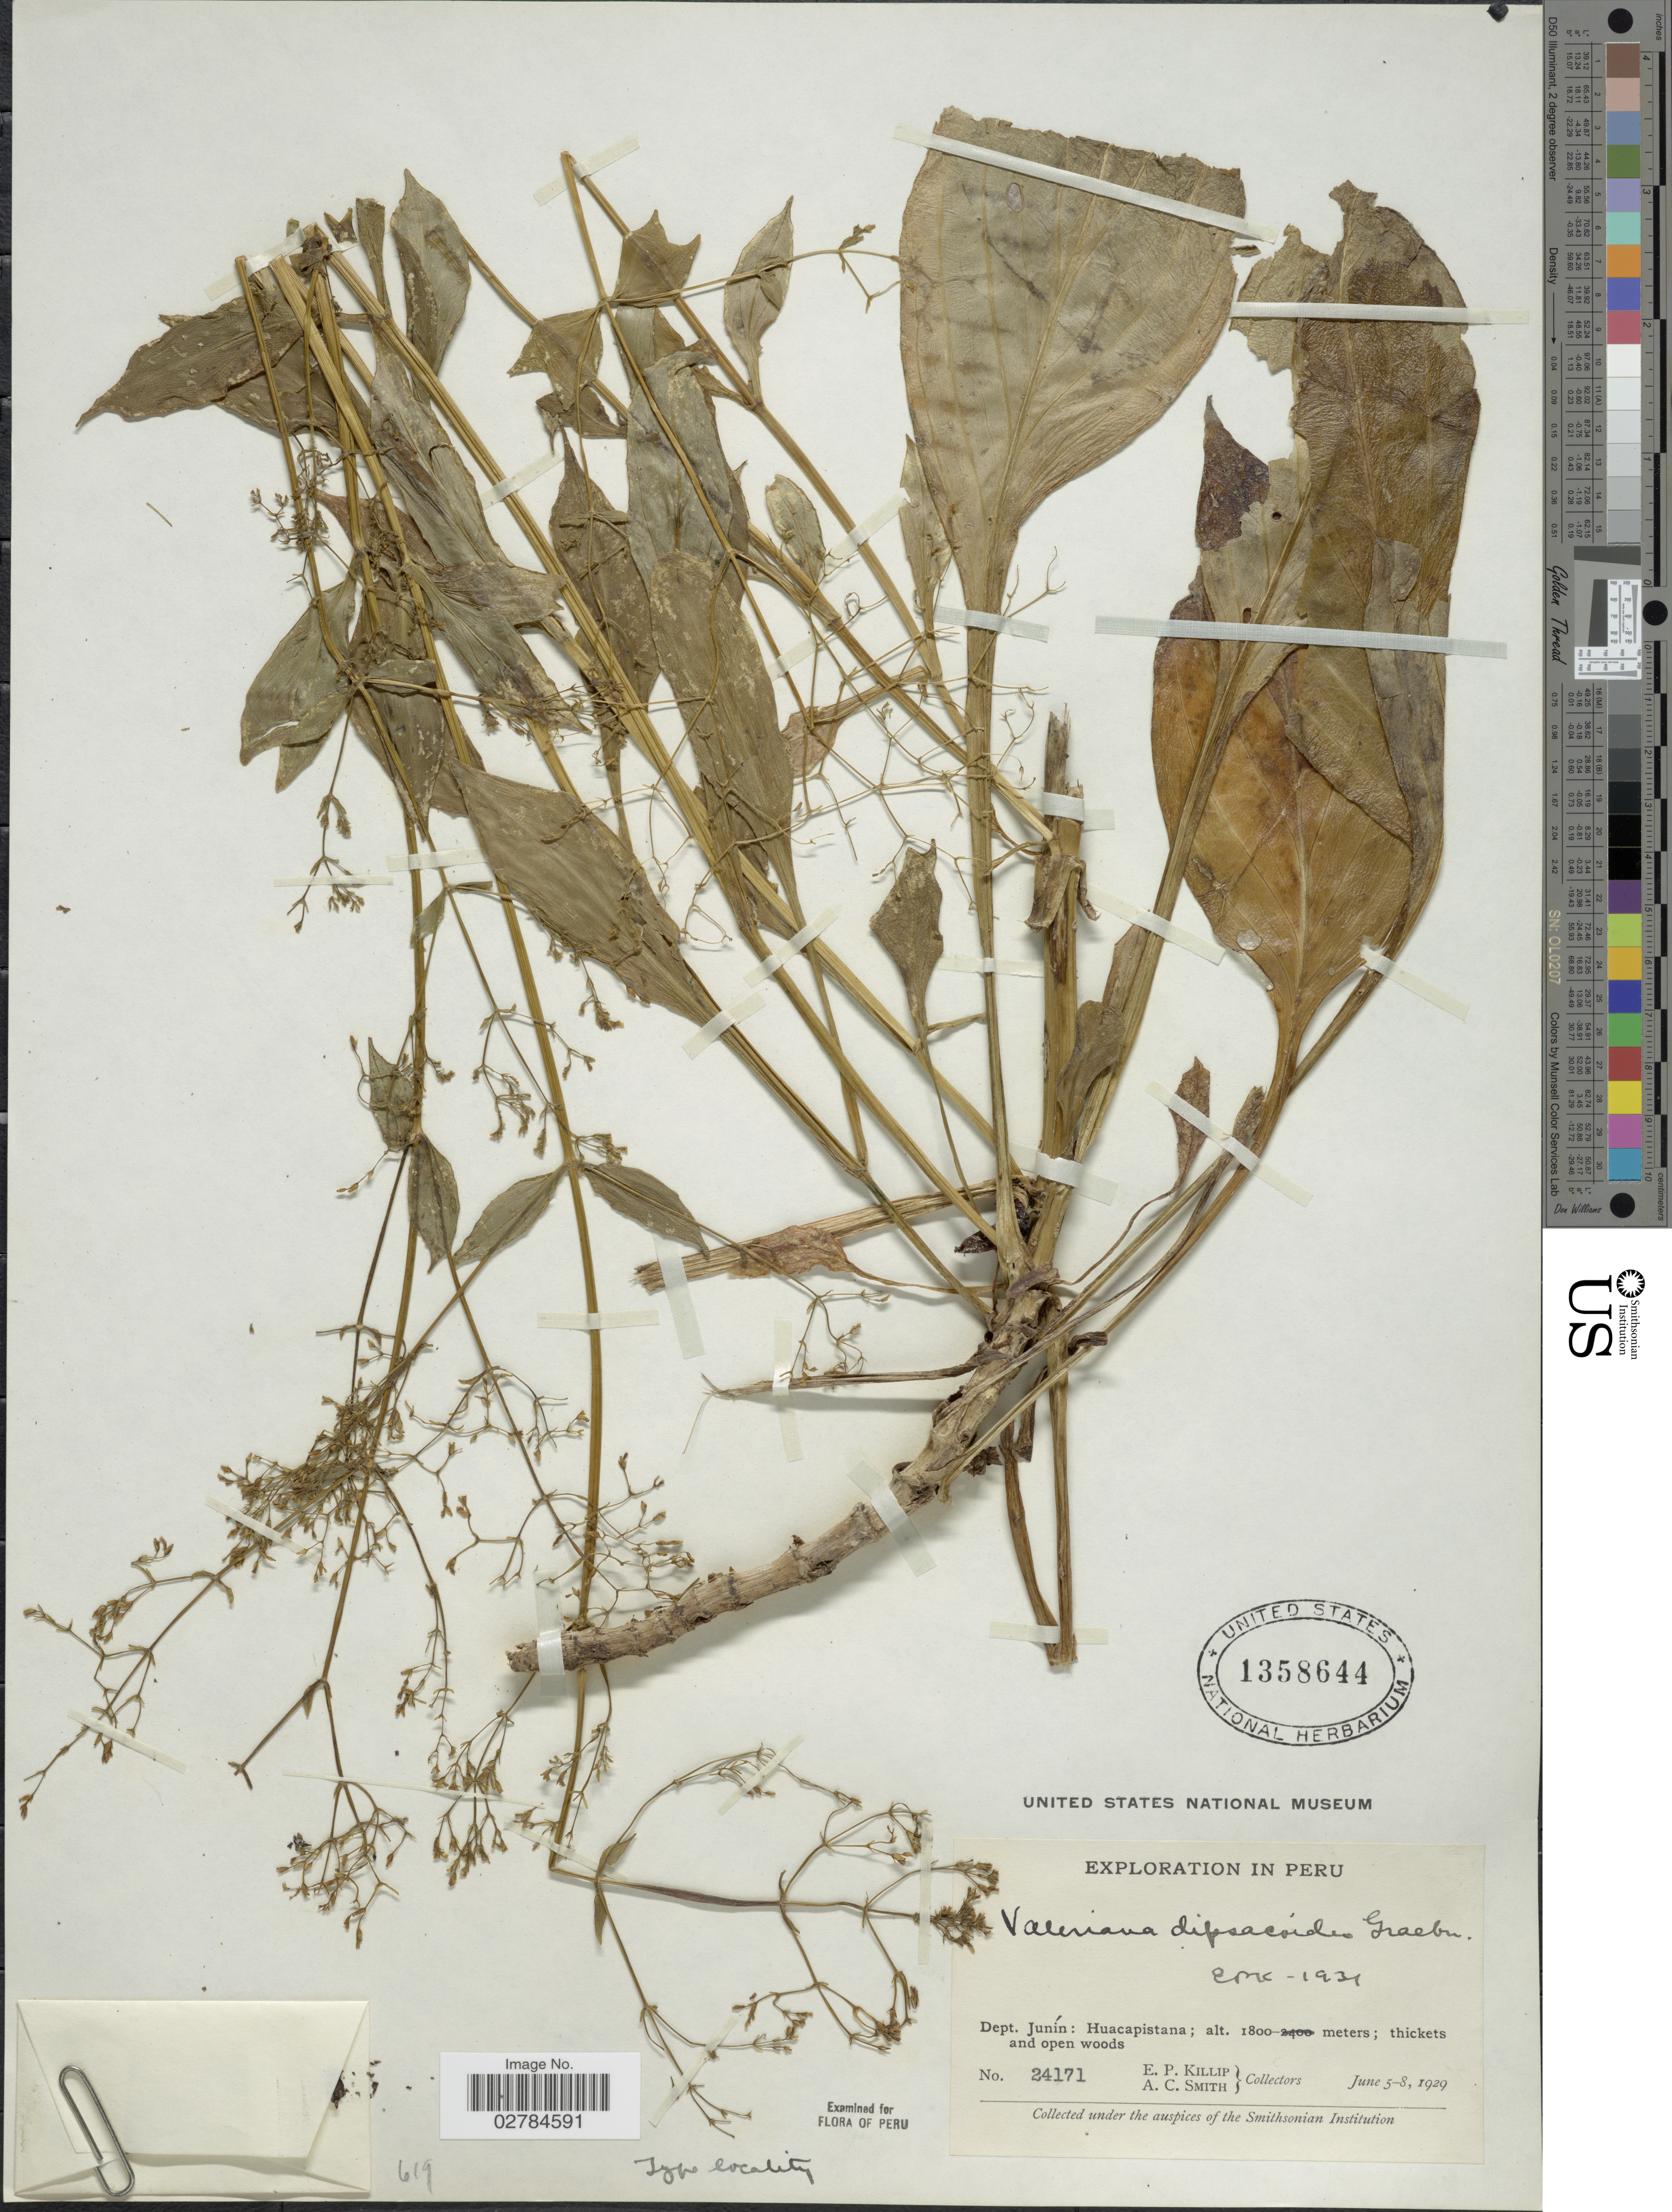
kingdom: Plantae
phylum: Tracheophyta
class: Magnoliopsida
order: Dipsacales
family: Caprifoliaceae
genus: Valeriana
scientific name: Valeriana dipsacoides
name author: Graebn.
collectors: E. P. Killip & A. C. Smith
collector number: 24171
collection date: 1929-06-05/1929-06-08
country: Peru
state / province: Junín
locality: Dept. Junín: Huacapistana.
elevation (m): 1800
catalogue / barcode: US 1358644